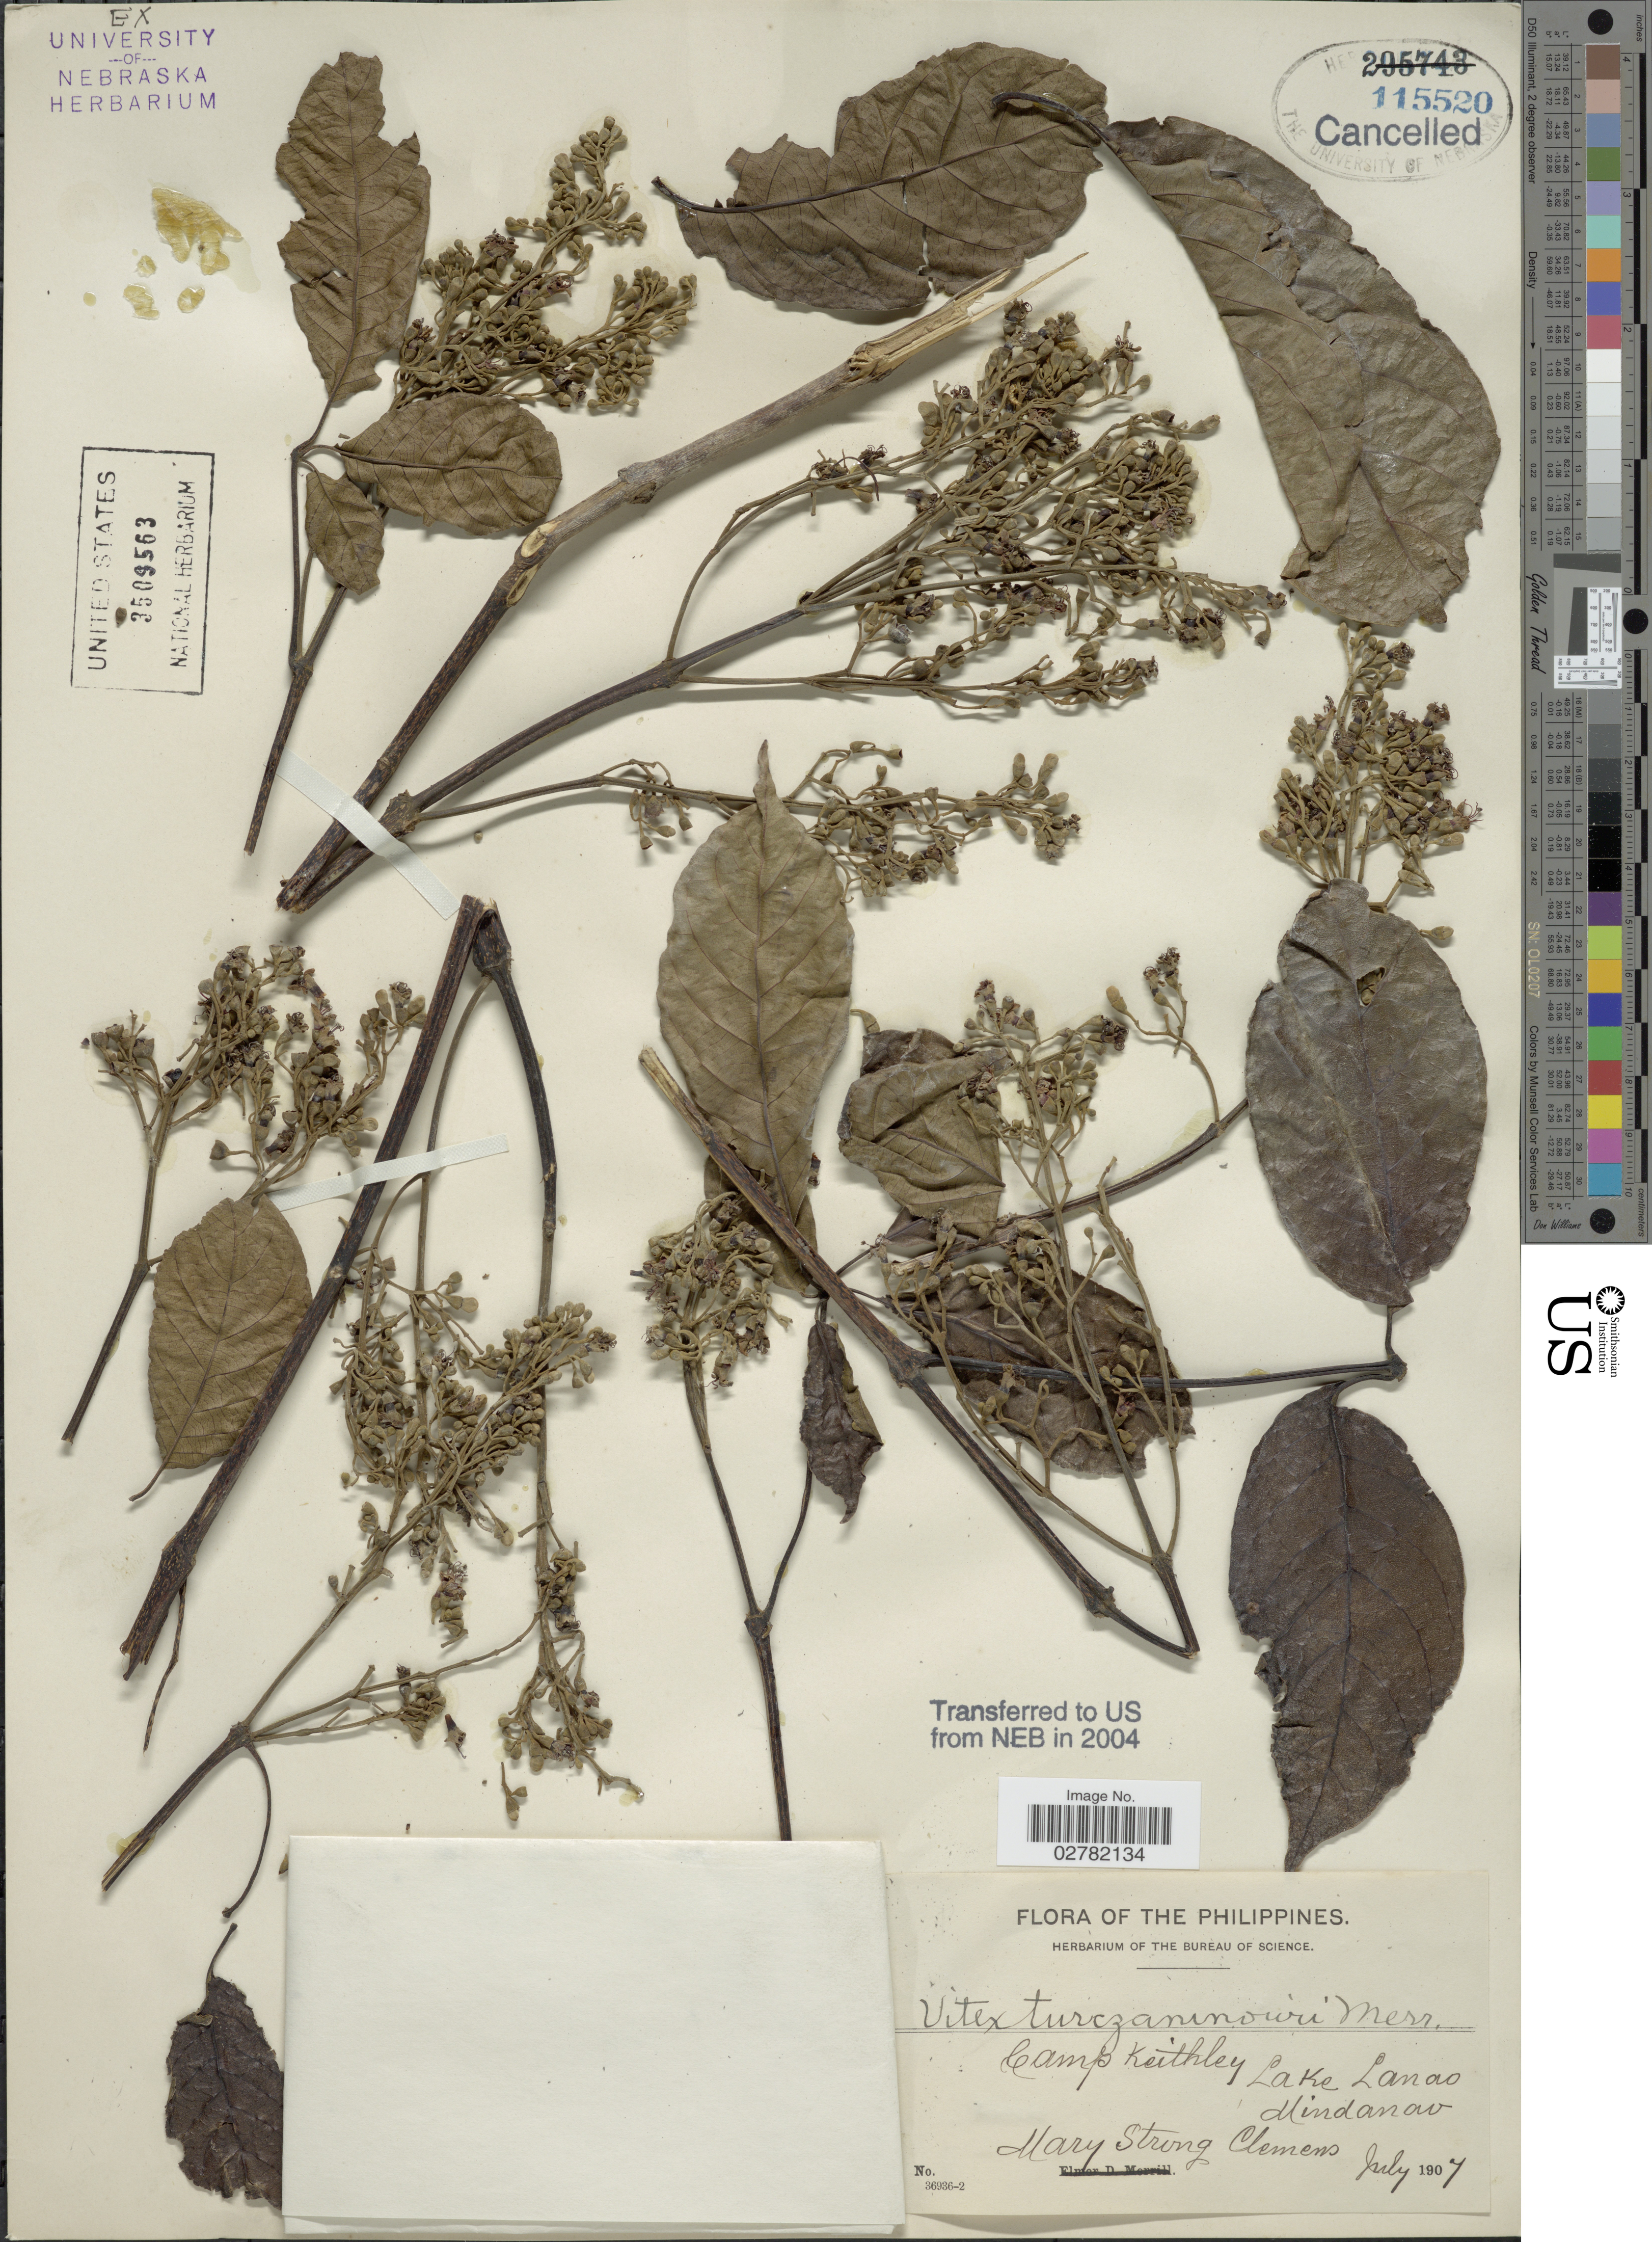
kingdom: Plantae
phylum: Tracheophyta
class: Magnoliopsida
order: Lamiales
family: Lamiaceae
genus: Viticipremna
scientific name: Viticipremna philippinensis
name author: (Turcz.) H.J. Lam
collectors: M. S. Clemens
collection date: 1907-07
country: Philippines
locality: Camp Keithley Lake Lanao, Mindanao.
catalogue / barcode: US 3509563